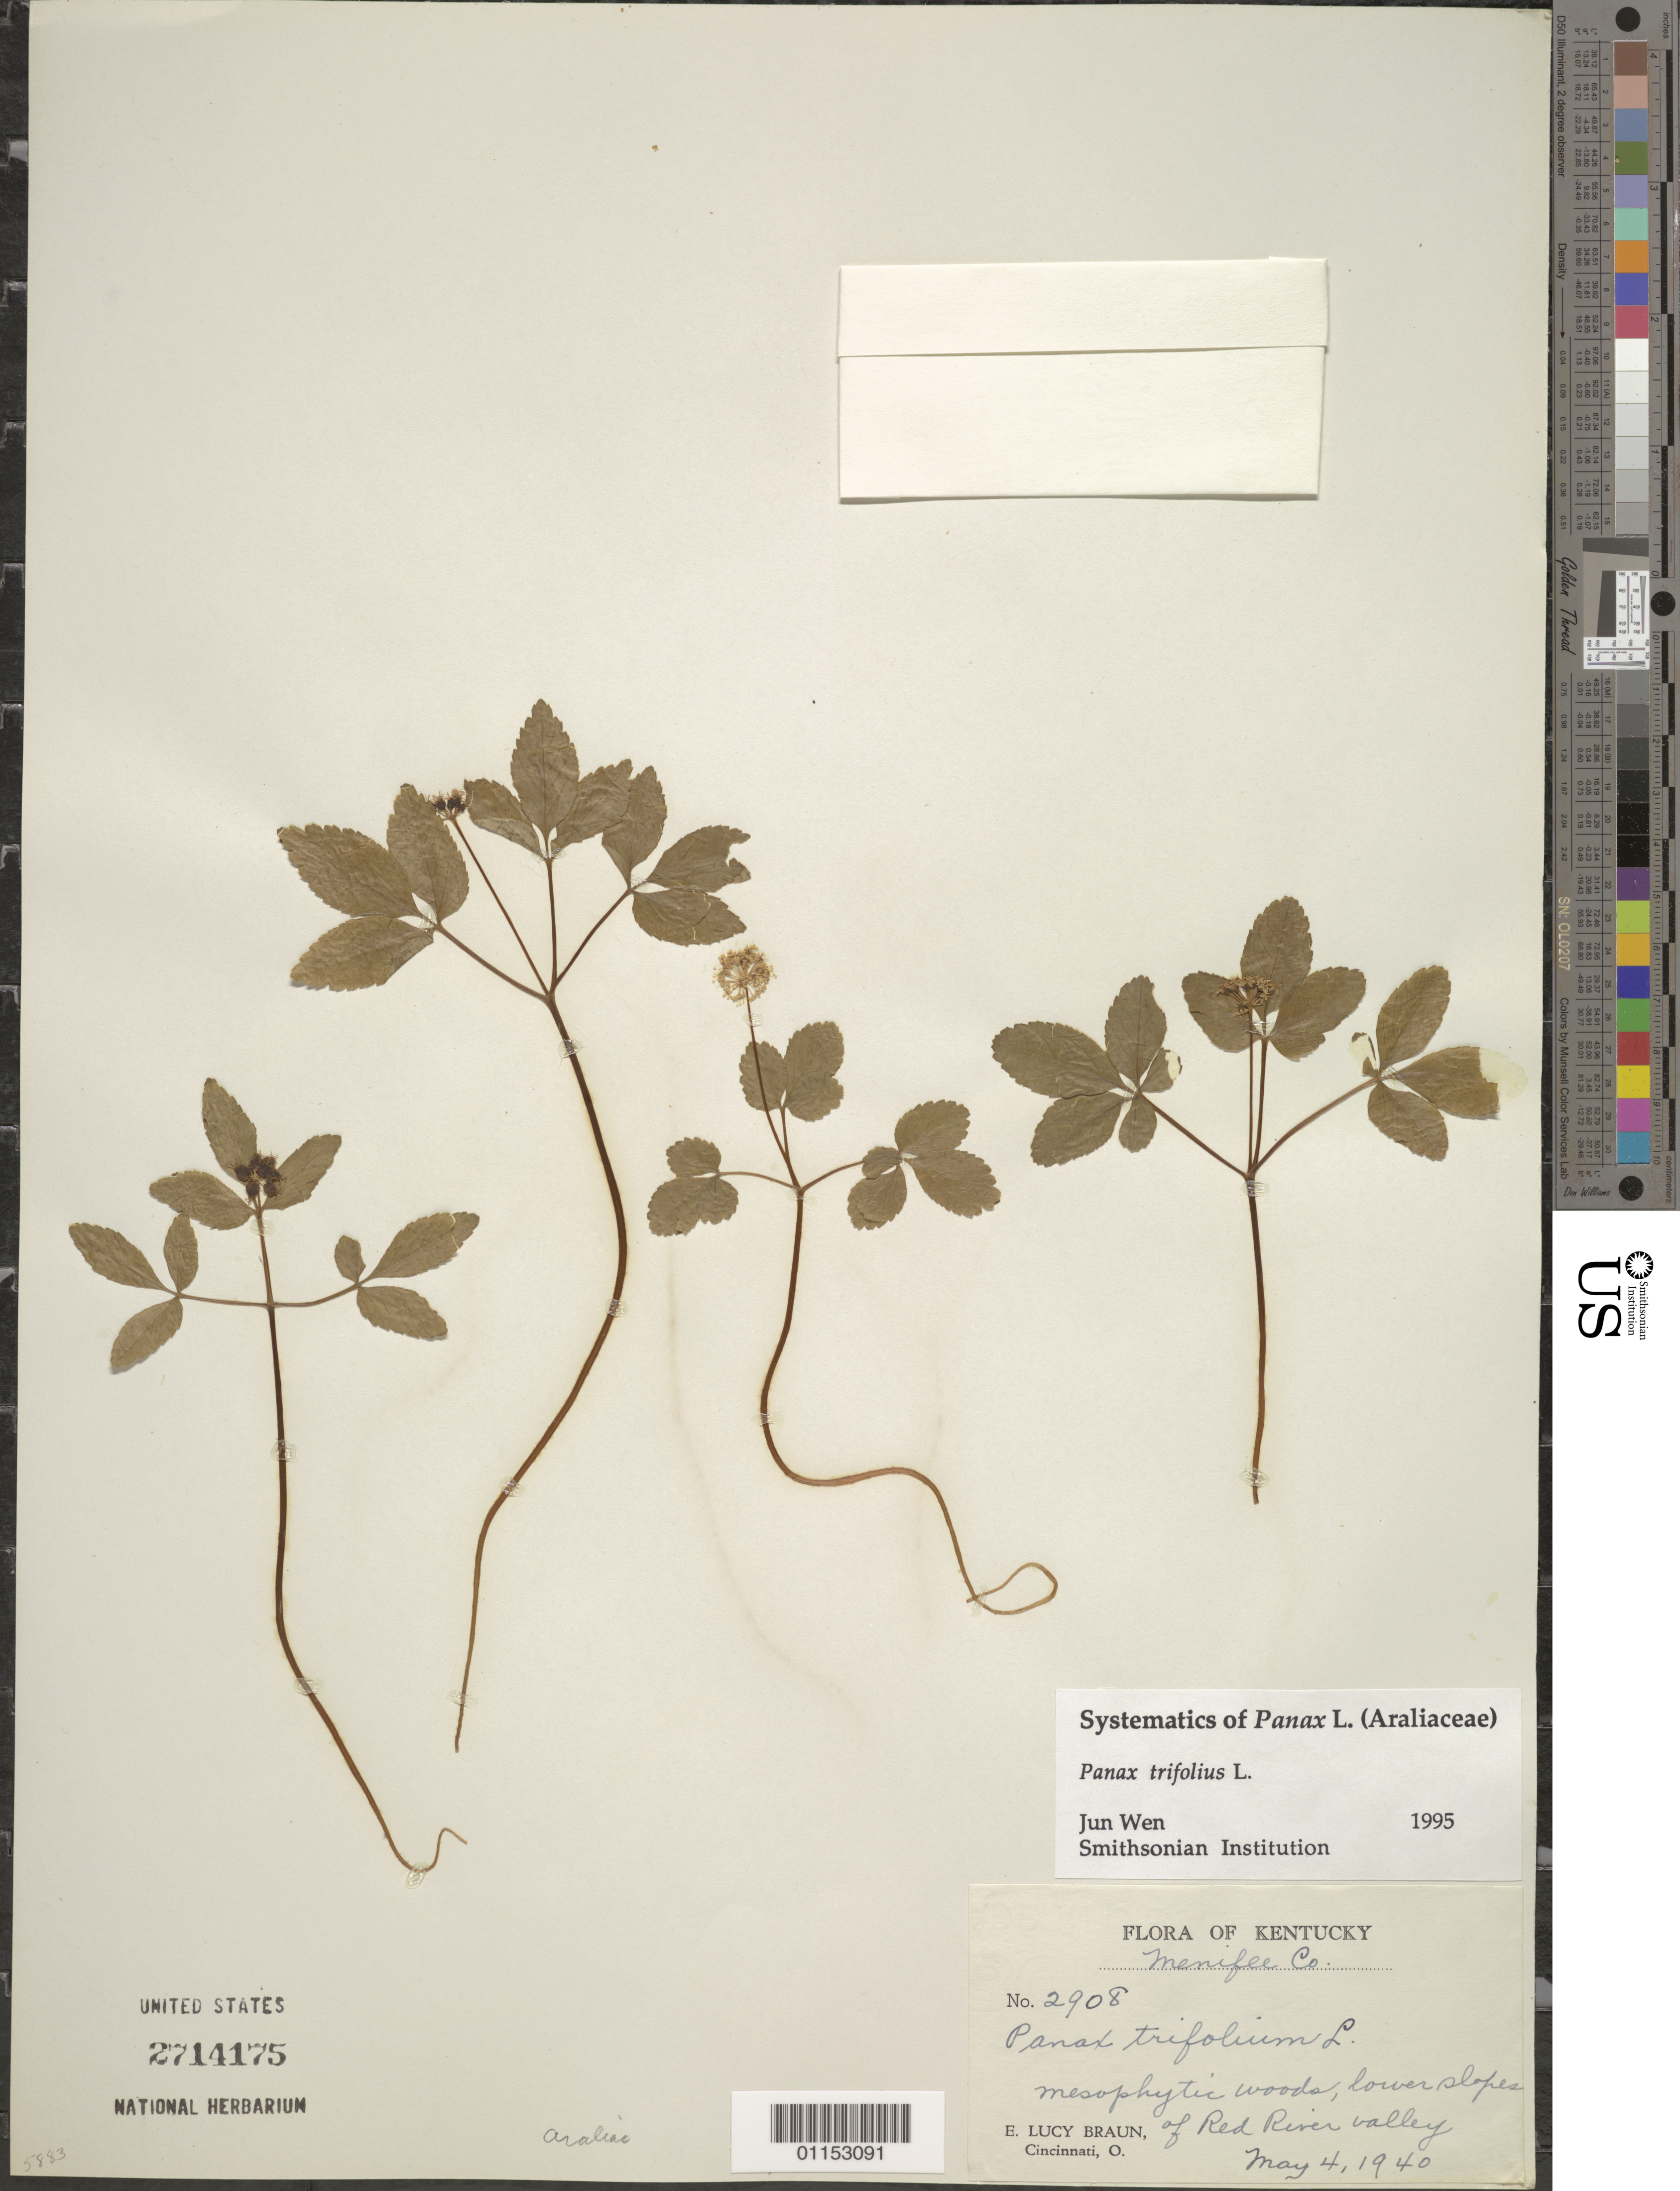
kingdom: Plantae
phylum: Tracheophyta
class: Magnoliopsida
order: Apiales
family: Araliaceae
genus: Panax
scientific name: Panax trifolius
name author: L.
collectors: E. L. Braun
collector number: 2908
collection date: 1940-05-04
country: United States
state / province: Kentucky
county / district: Menifee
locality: Red River valley.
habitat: Mesophytic woods, lower slopes.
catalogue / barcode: US 2714175